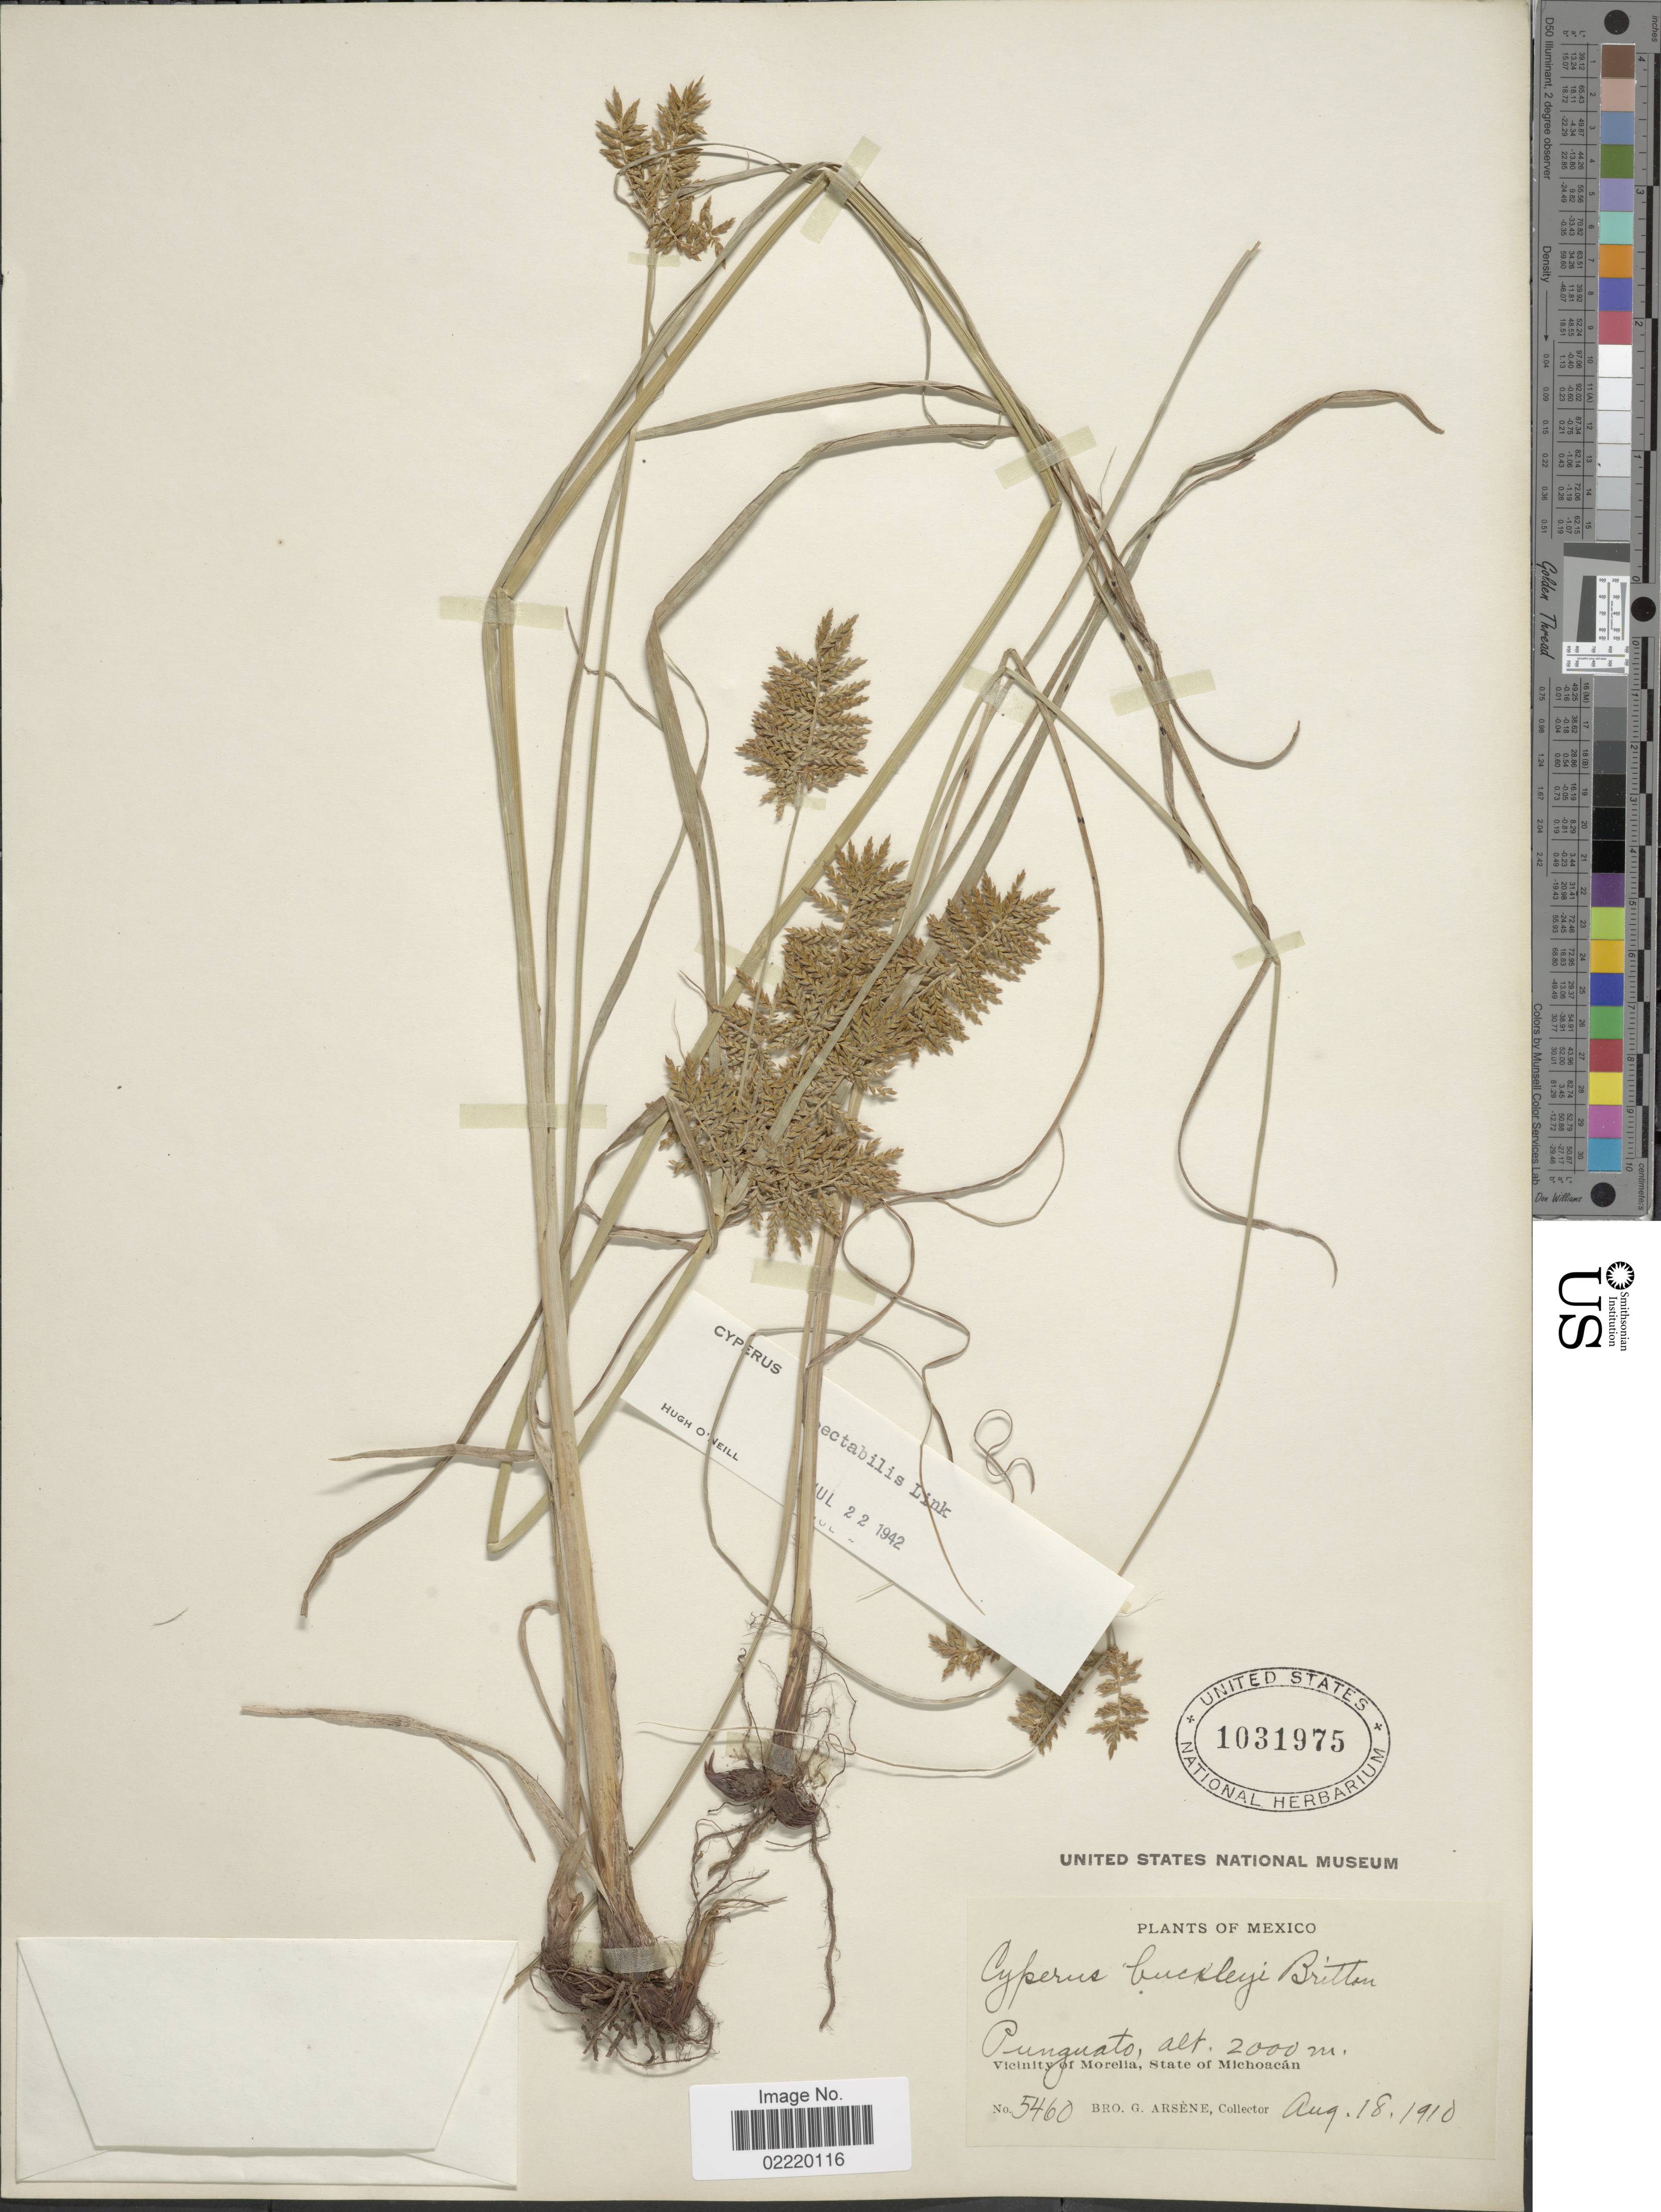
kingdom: Plantae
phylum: Tracheophyta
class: Liliopsida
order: Poales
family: Cyperaceae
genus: Cyperus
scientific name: Cyperus spectabilis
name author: Link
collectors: Bro. G. Arsène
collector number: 5460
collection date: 1910-08-18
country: Mexico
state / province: Michoacán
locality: Punguato, Vicinity of Morelia.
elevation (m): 2000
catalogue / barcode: US 1031975